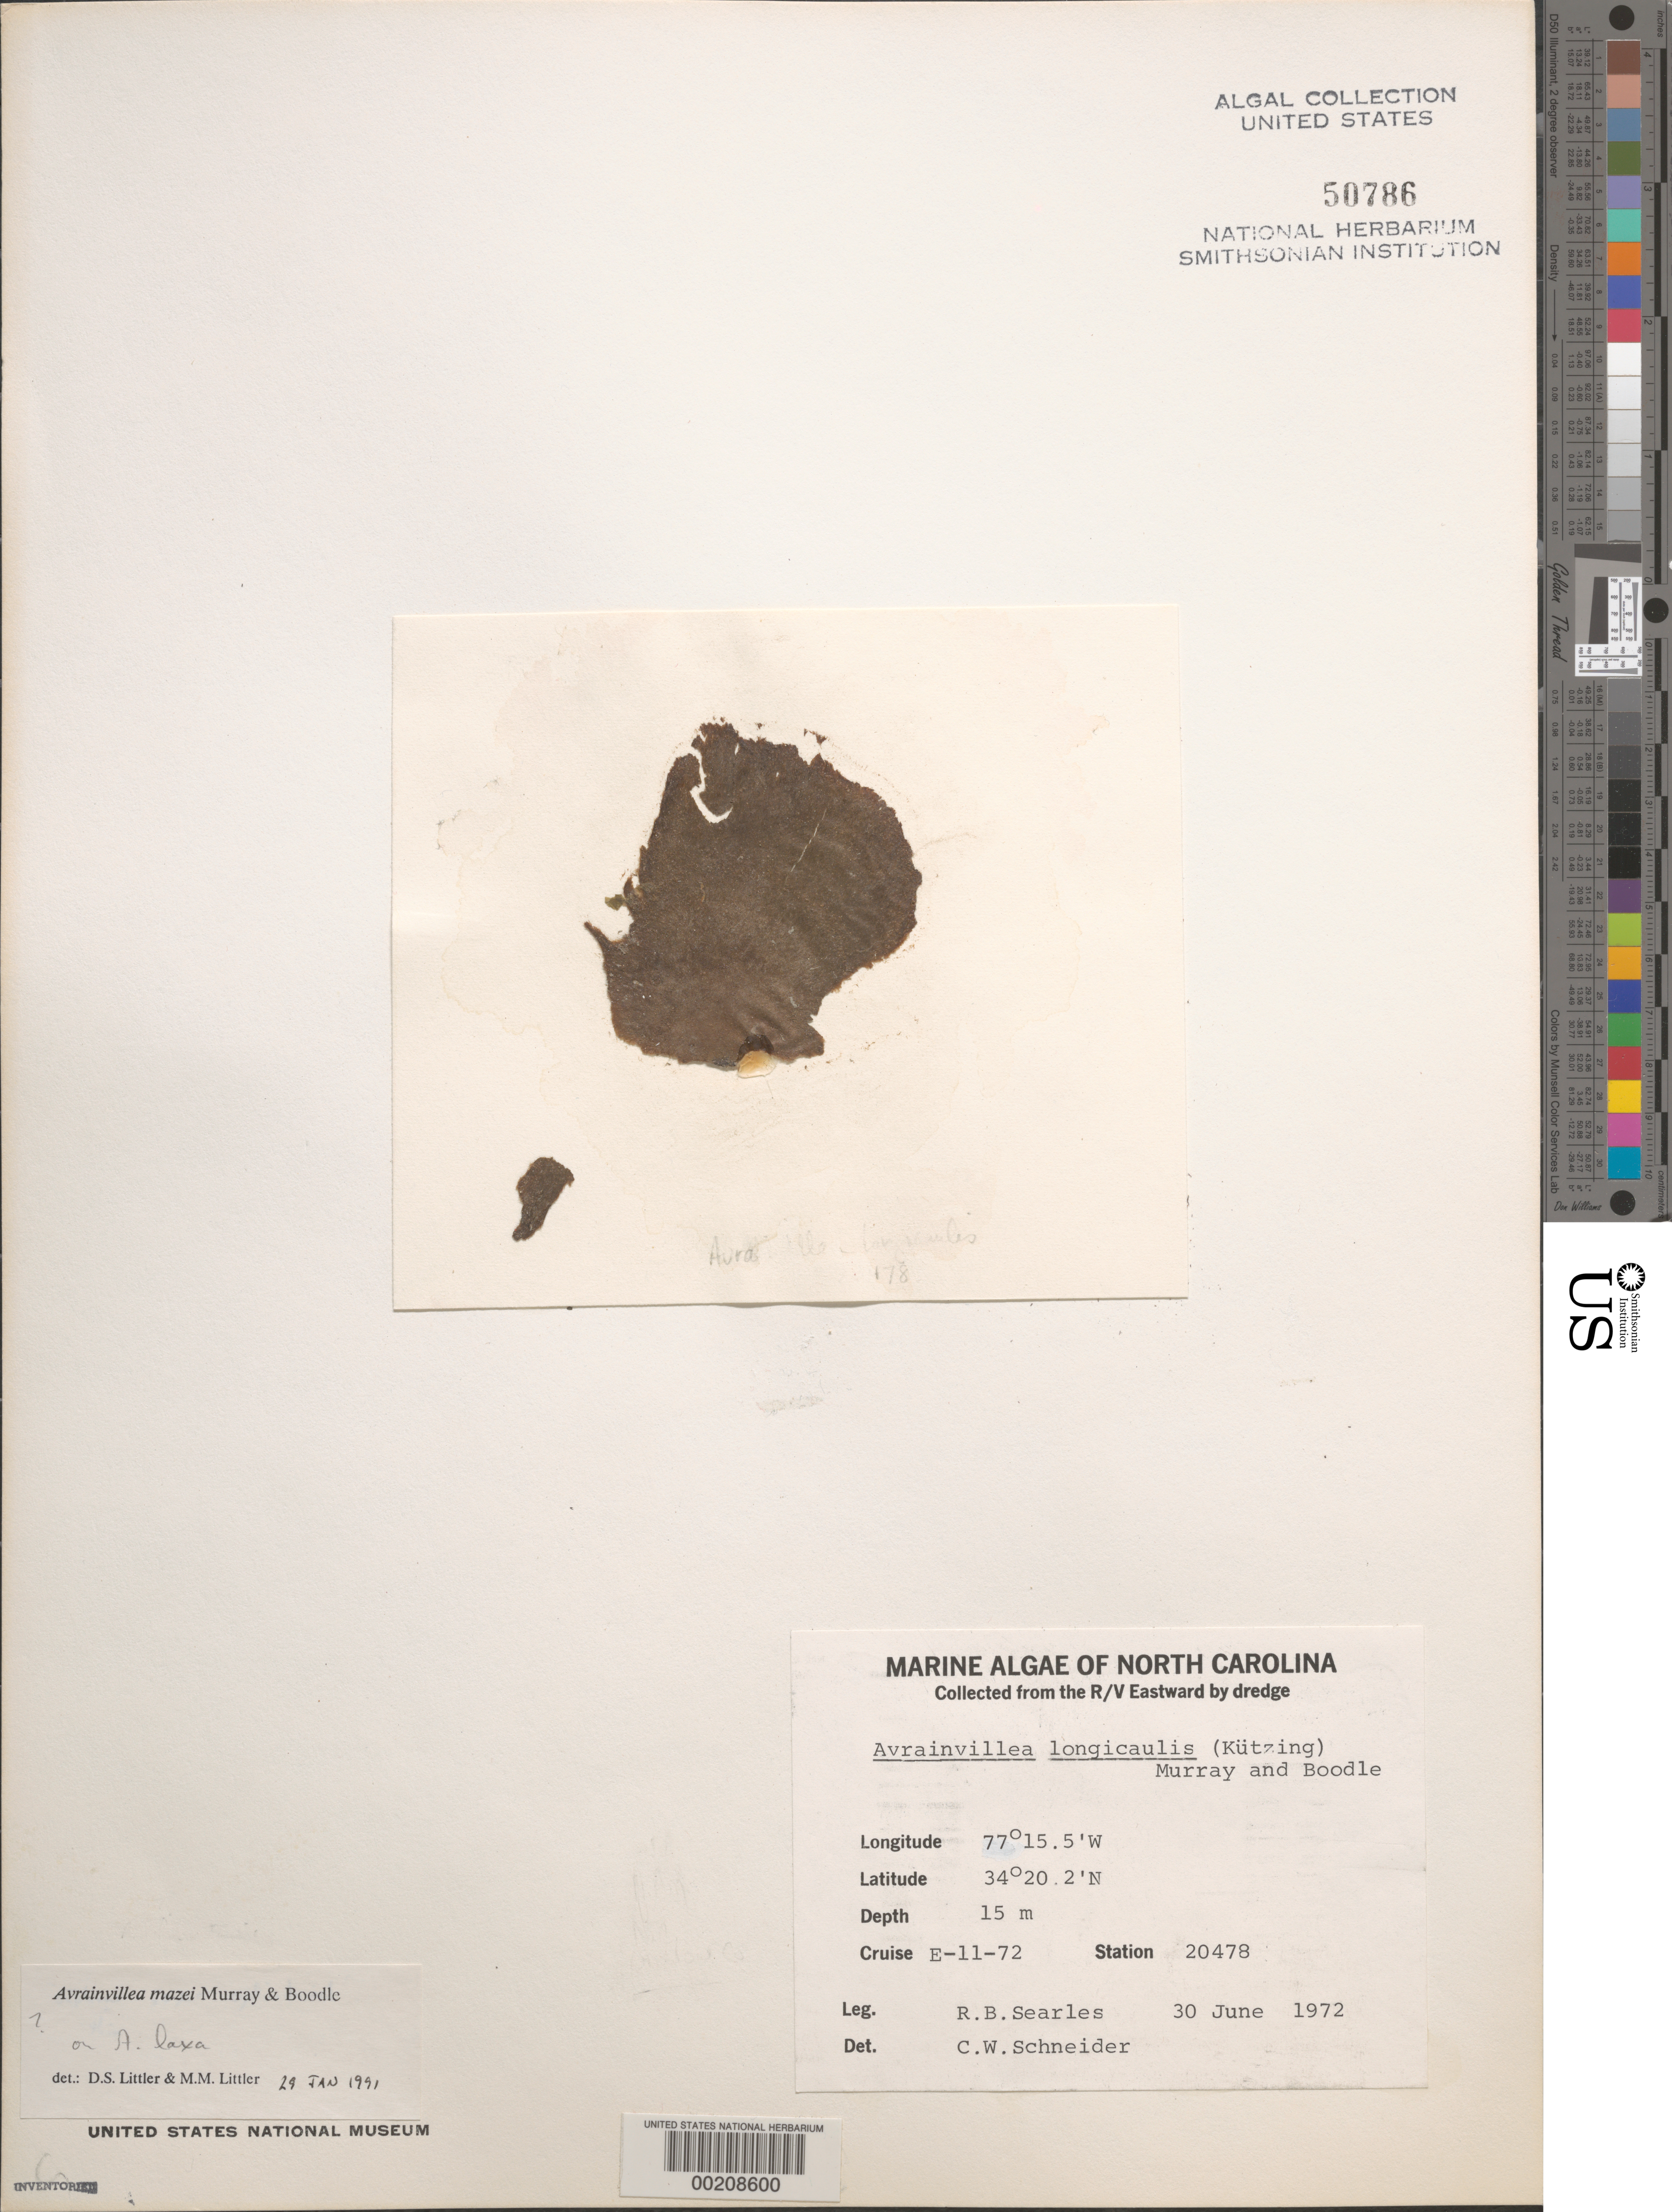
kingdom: Plantae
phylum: Chlorophyta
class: Ulvophyceae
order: Bryopsidales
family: Dichotomosiphonaceae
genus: Avrainvillea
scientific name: Avrainvillea mazei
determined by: Littler, D. S.; Littler, M. M.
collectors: R. Searles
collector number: Station 20478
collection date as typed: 30 Jun 1972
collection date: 1972-06-30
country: United States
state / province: North Carolina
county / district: Onslow County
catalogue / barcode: US 50786